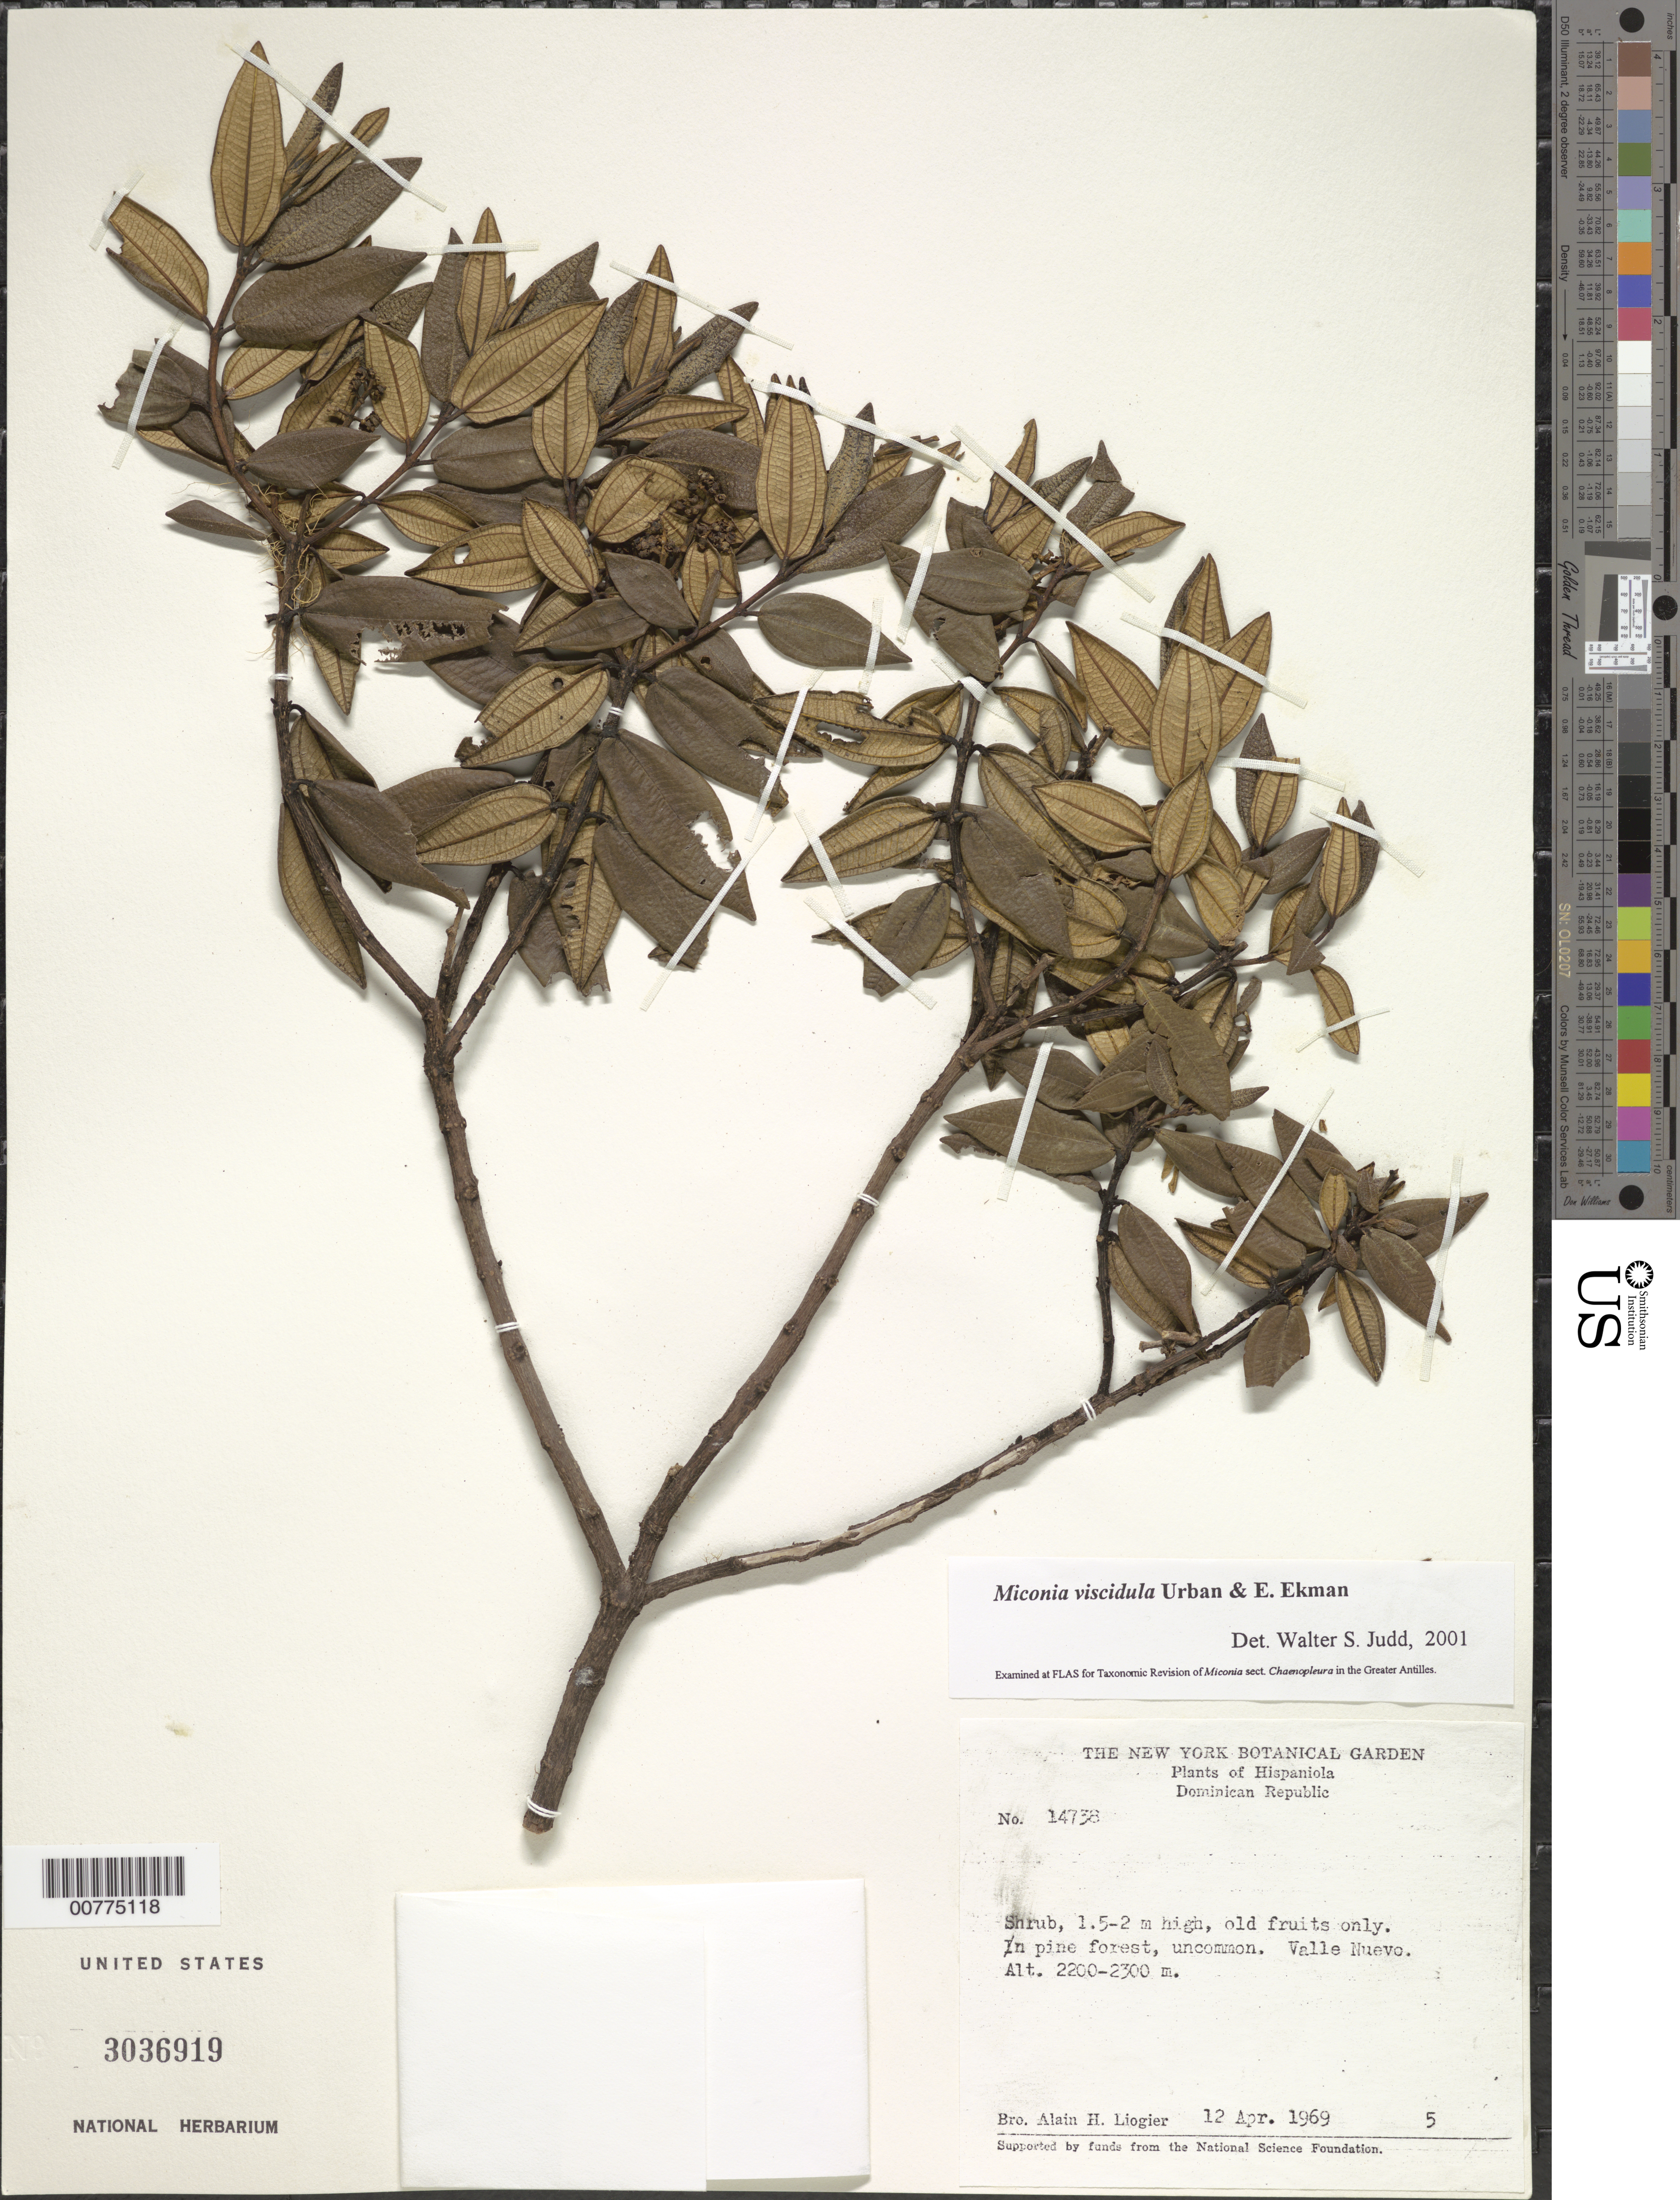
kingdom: Plantae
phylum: Tracheophyta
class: Magnoliopsida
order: Myrtales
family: Melastomataceae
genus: Miconia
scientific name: Miconia viscidula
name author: Urb. & Ekman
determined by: Judd, Walter S.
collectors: A. H. Liogier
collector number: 14738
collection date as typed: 12 Apr 1969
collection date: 1969-04-12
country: Dominican Republic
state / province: La Vega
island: Hispaniola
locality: Valle Nuevo.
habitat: In pine forest.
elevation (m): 2200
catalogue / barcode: US 3036919